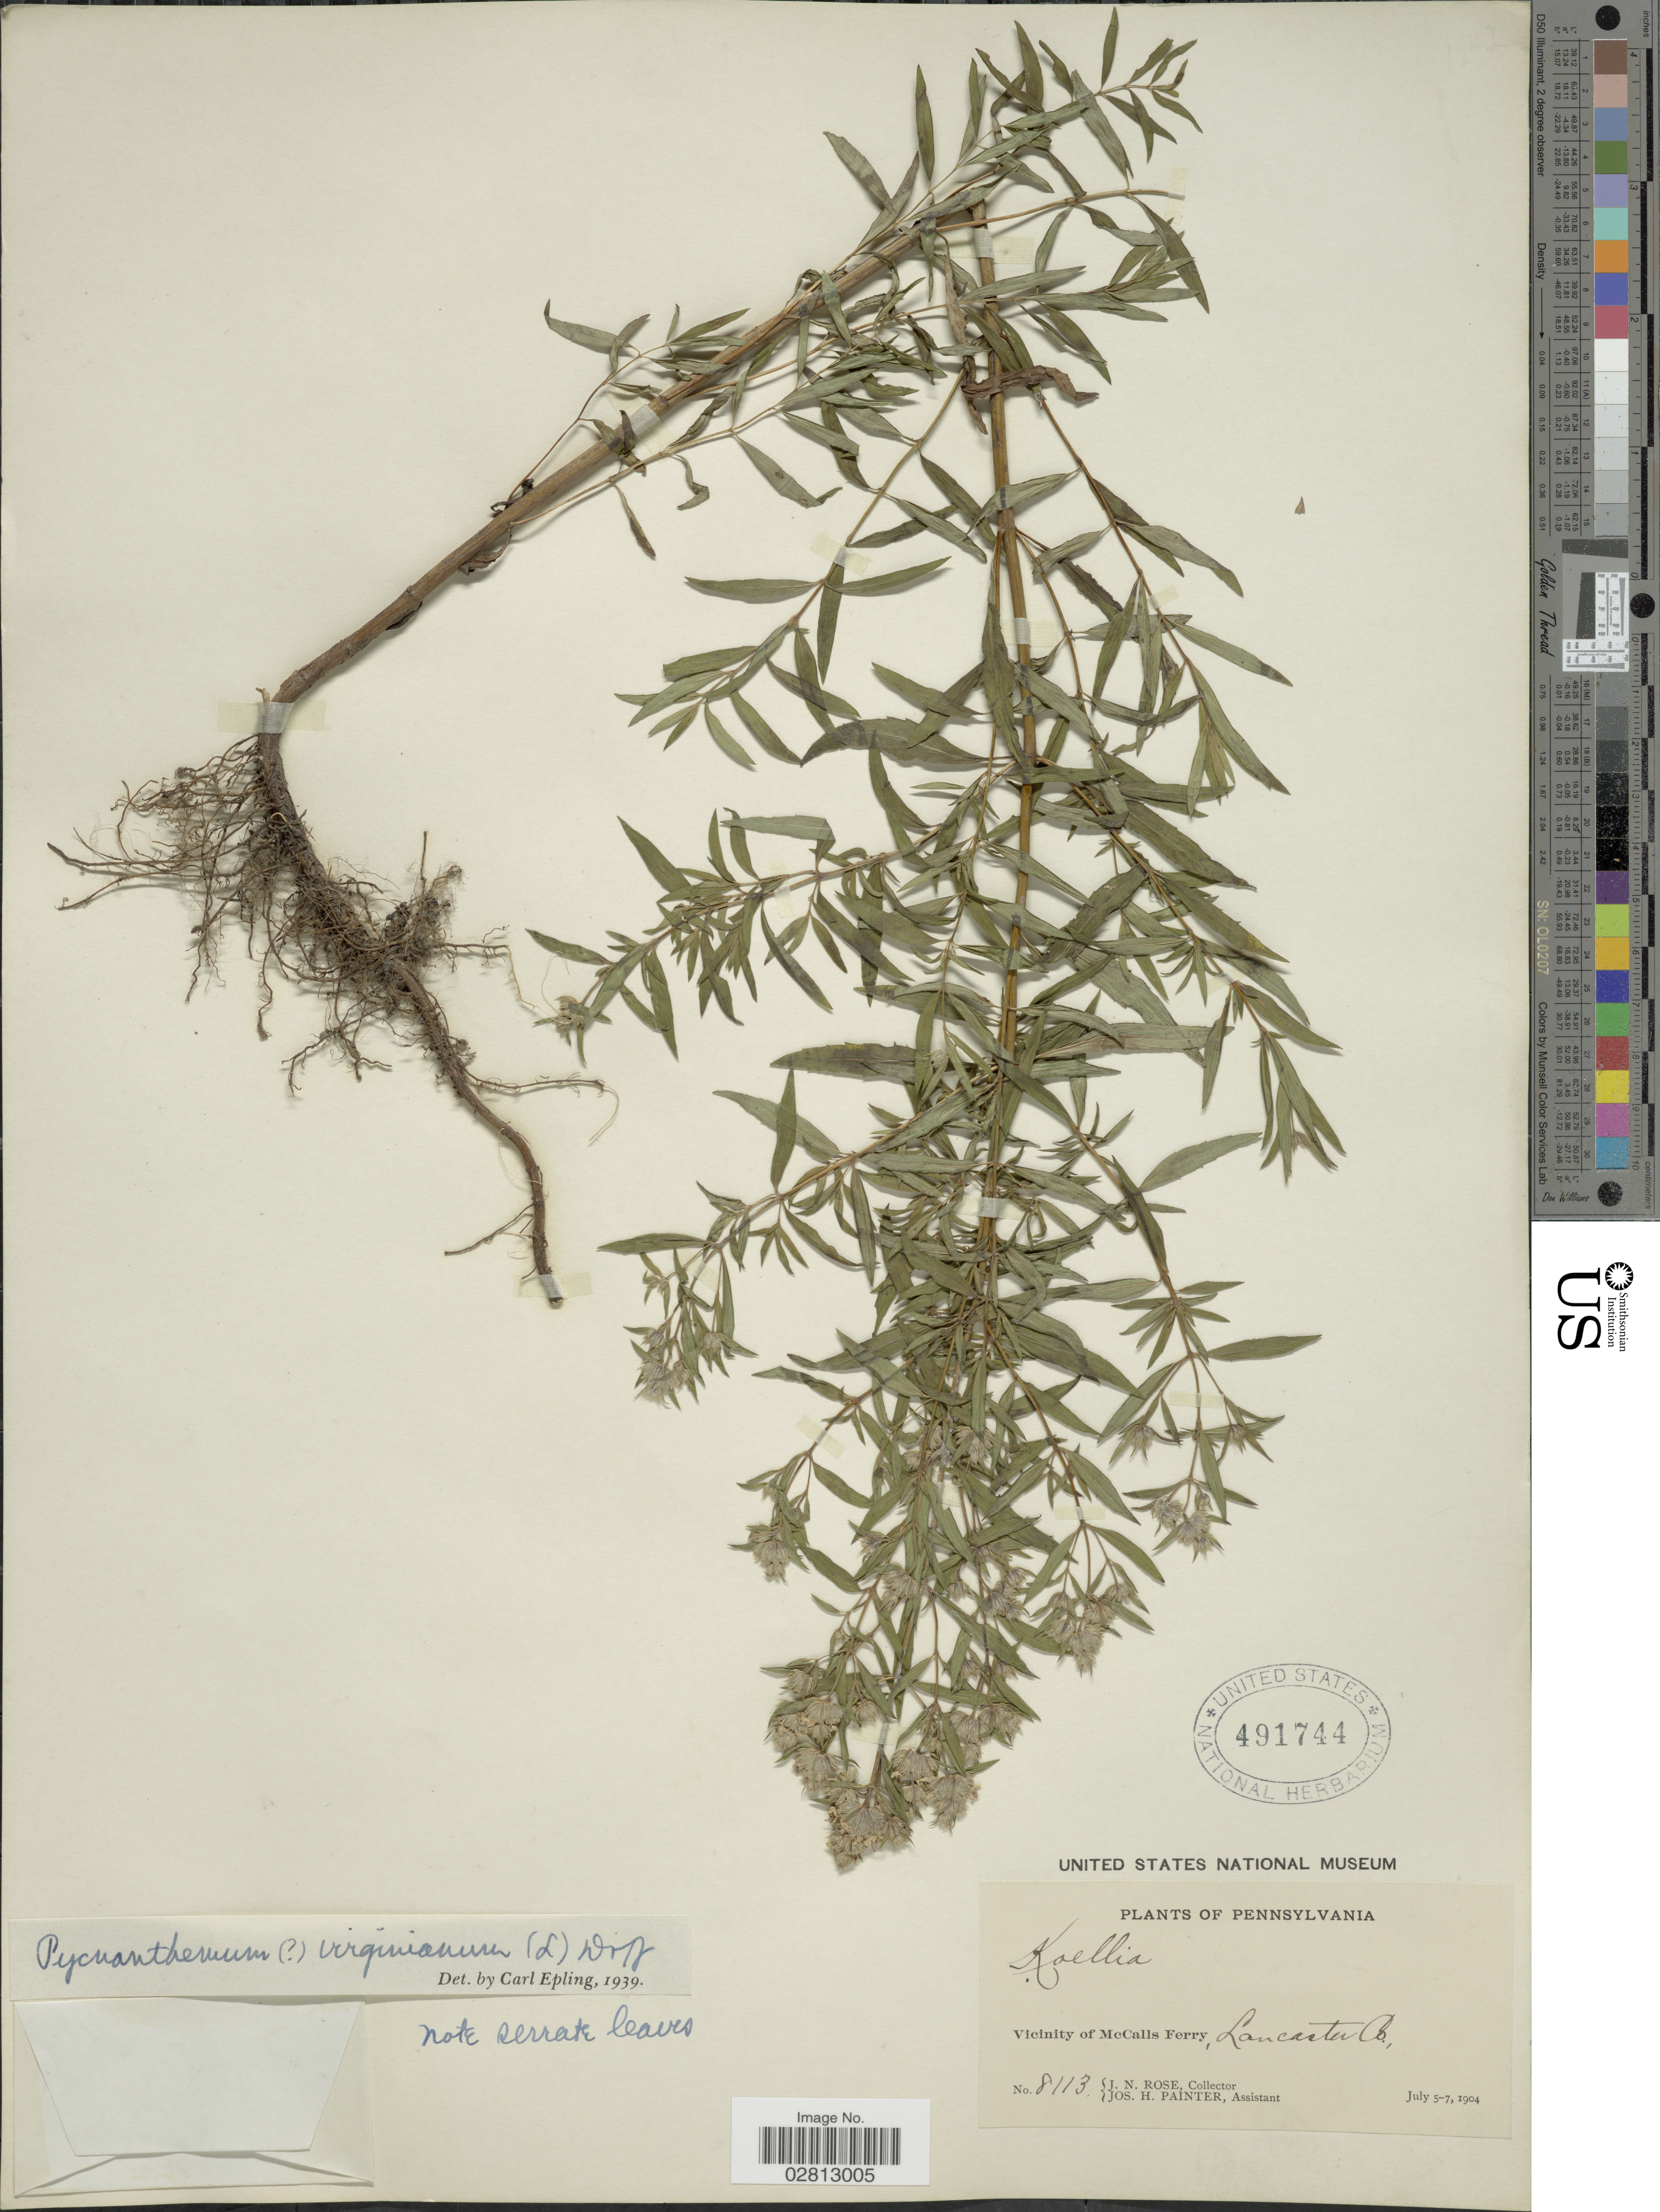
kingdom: Plantae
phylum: Tracheophyta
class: Magnoliopsida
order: Lamiales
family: Lamiaceae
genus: Pycnanthemum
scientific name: Pycnanthemum virginianum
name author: (L.) Durand & B.D. Jacks. ex B.L. Rob. & Fernald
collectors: J. N. Rose & J. H. Painter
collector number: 8113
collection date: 1904-07-05/1904-07-07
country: United States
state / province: Pennsylvania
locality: Vicinity of McCalls Ferry, Lancaster Co.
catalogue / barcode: US 491744